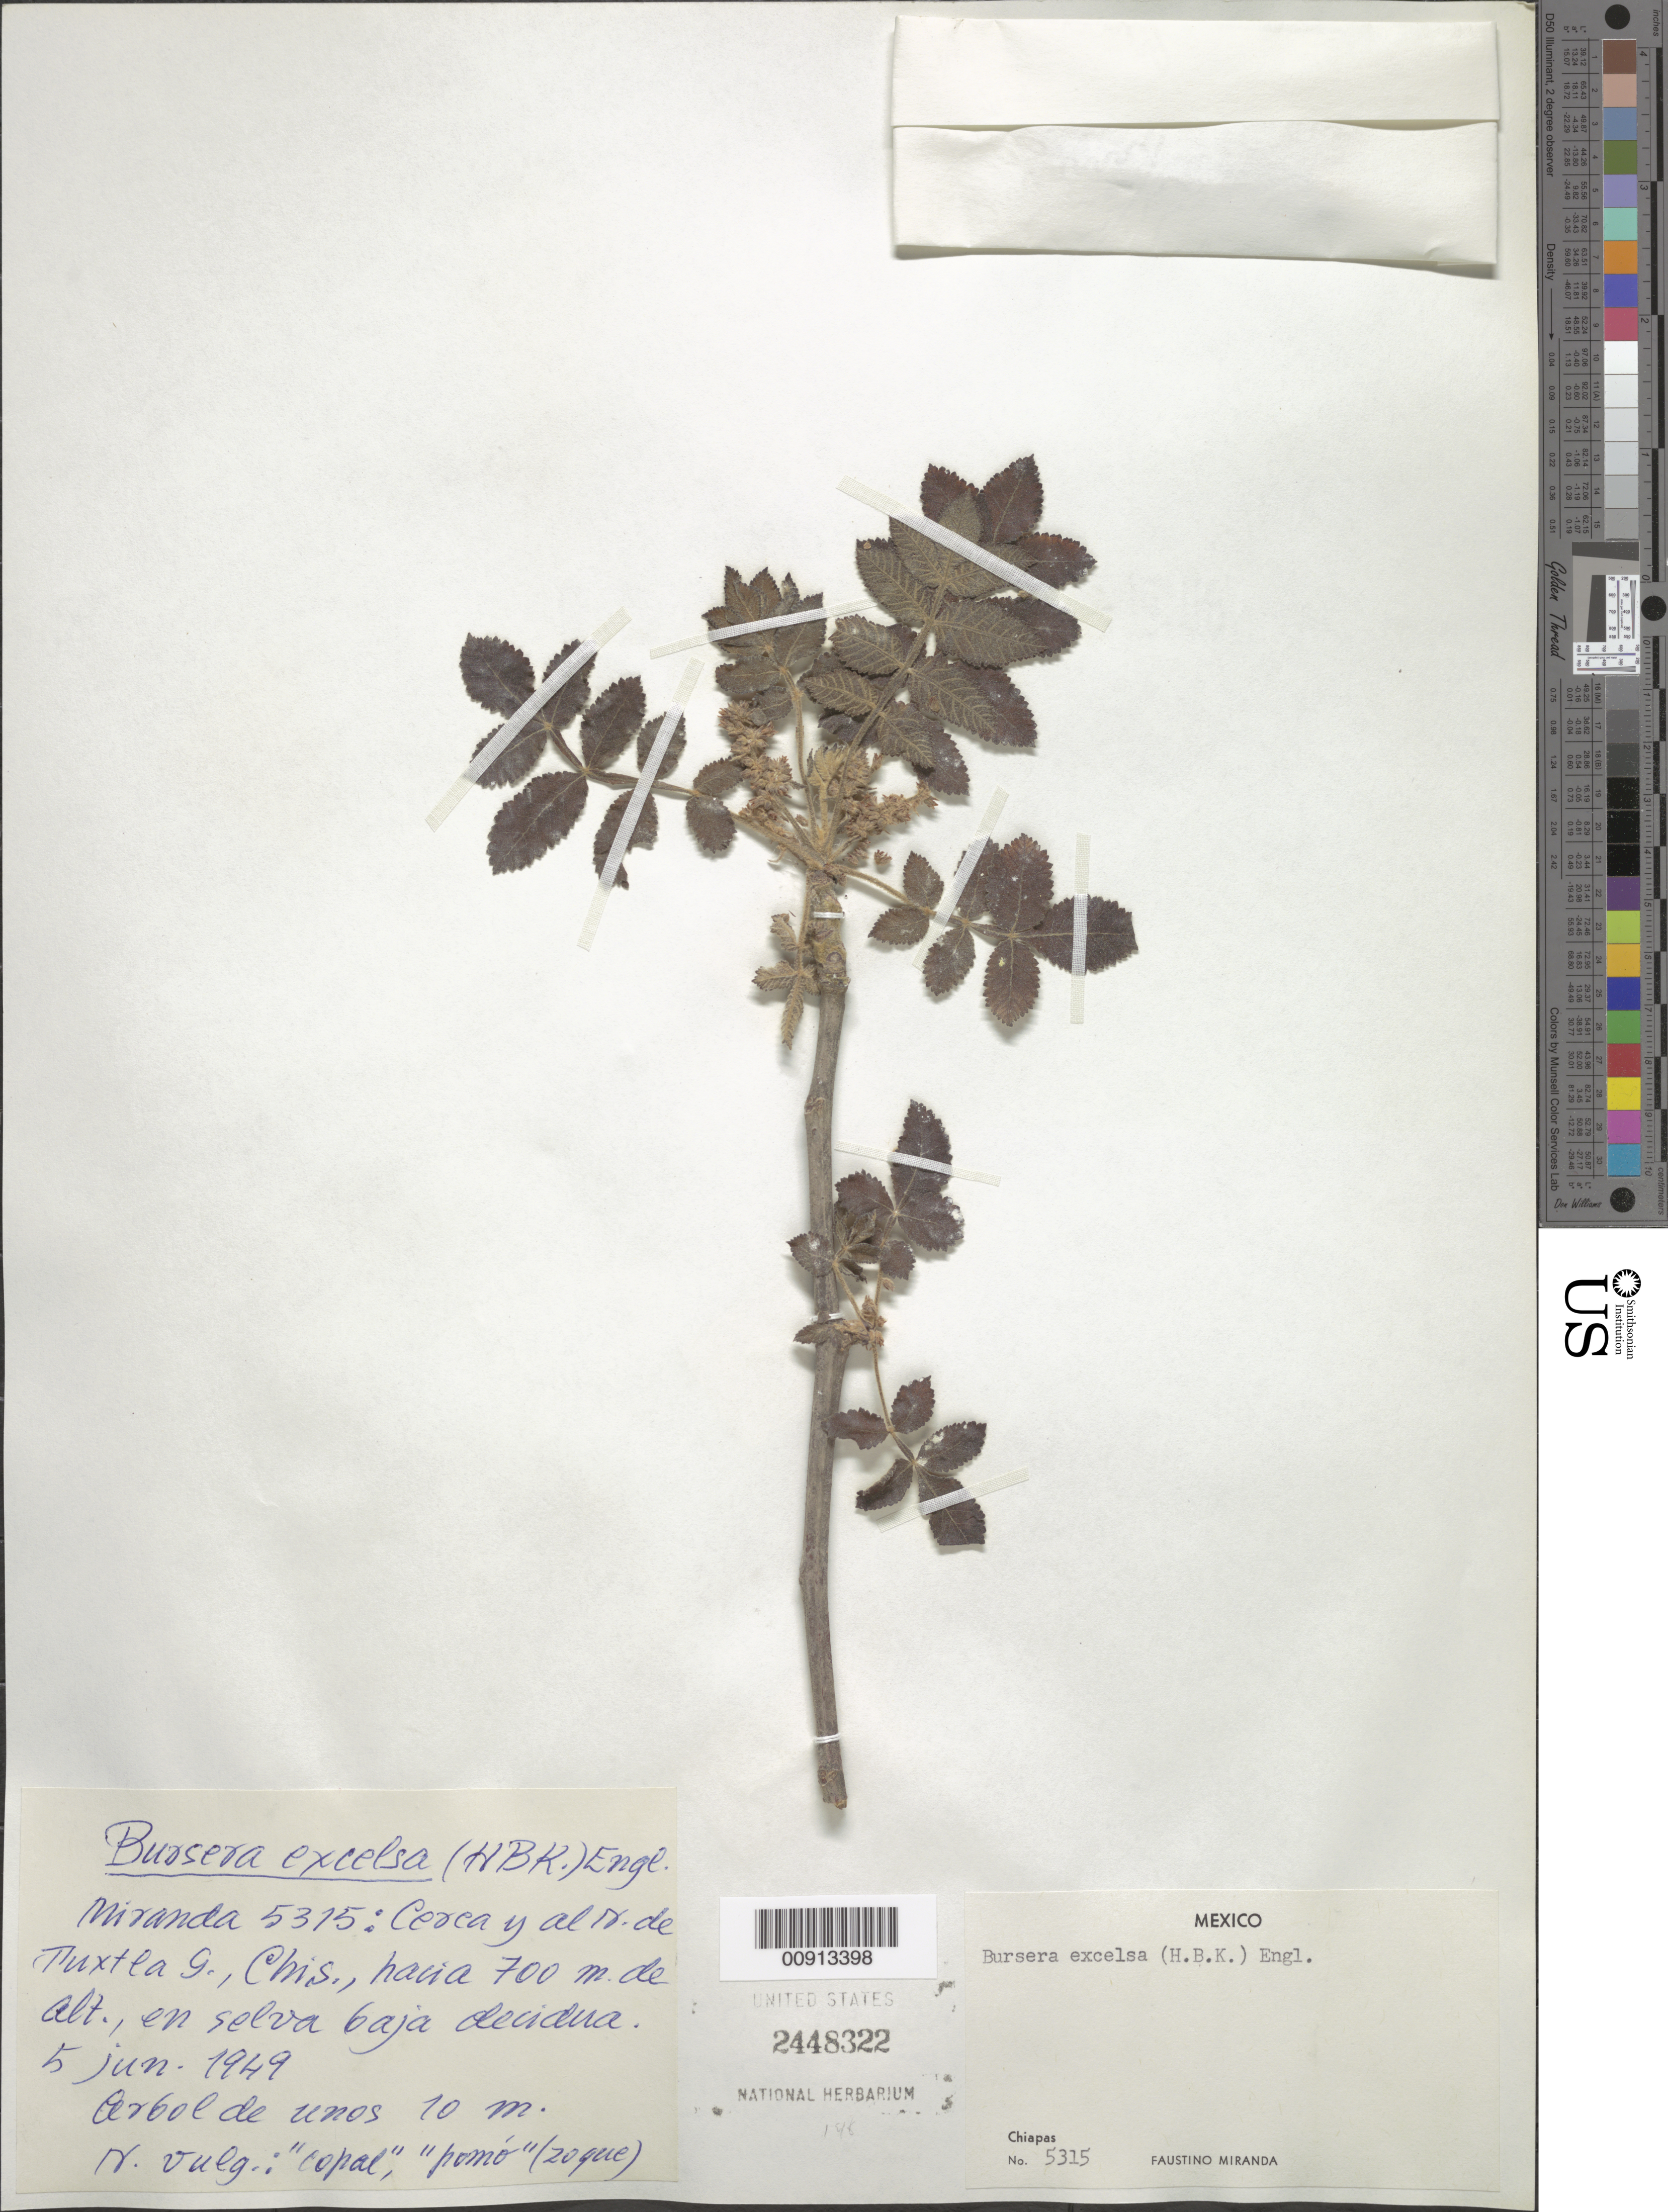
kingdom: Plantae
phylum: Tracheophyta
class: Magnoliopsida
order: Sapindales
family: Burseraceae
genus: Bursera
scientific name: Bursera excelsa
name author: (Kunth) Engl.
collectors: Miranda G., F.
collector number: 5315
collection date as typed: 05 Jun 1949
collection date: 1949-06-05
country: Mexico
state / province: Chiapas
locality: Cerca y al N de Tuxtla Gutiérrez, Chiapas.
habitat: En selva baja decidua.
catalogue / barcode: US 2448322